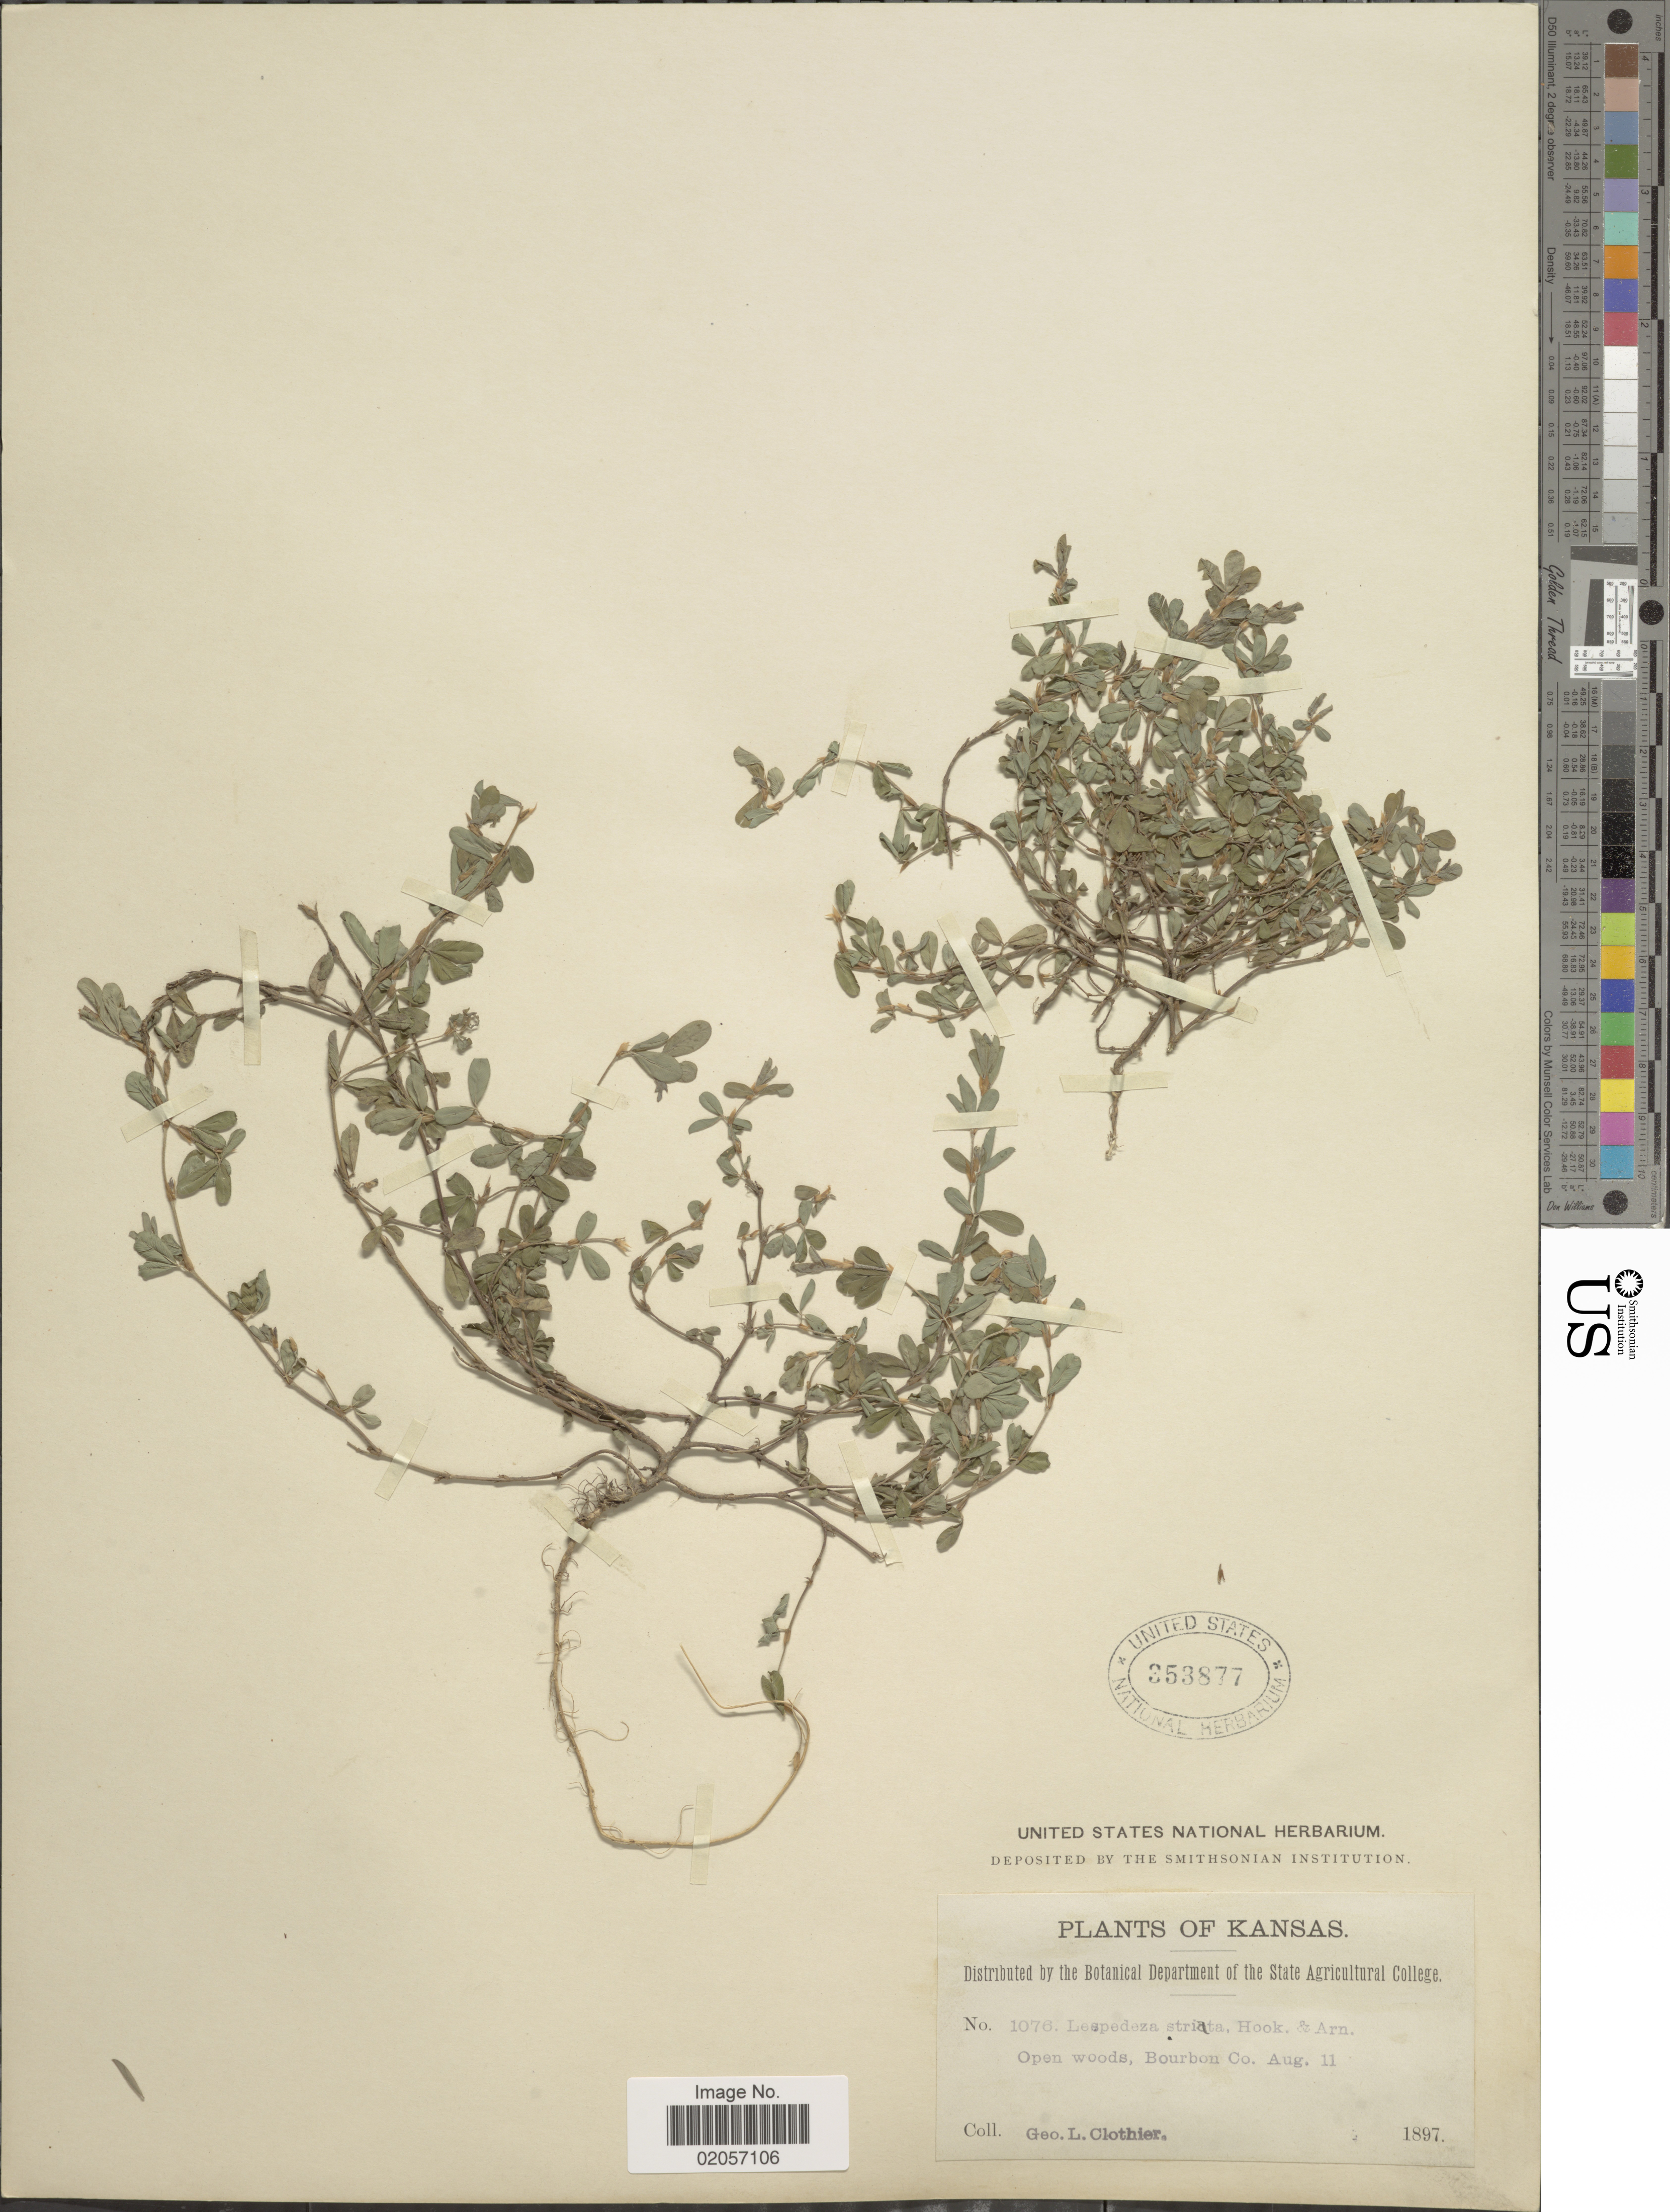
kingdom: Plantae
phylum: Tracheophyta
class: Magnoliopsida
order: Fabales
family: Fabaceae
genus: Kummerowia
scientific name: Kummerowia striata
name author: (Thunb.) Schindl.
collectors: G. Clothier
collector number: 1076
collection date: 1897-08-11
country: United States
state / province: Kansas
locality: Open woods, Bourbon Co.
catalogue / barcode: US 353877